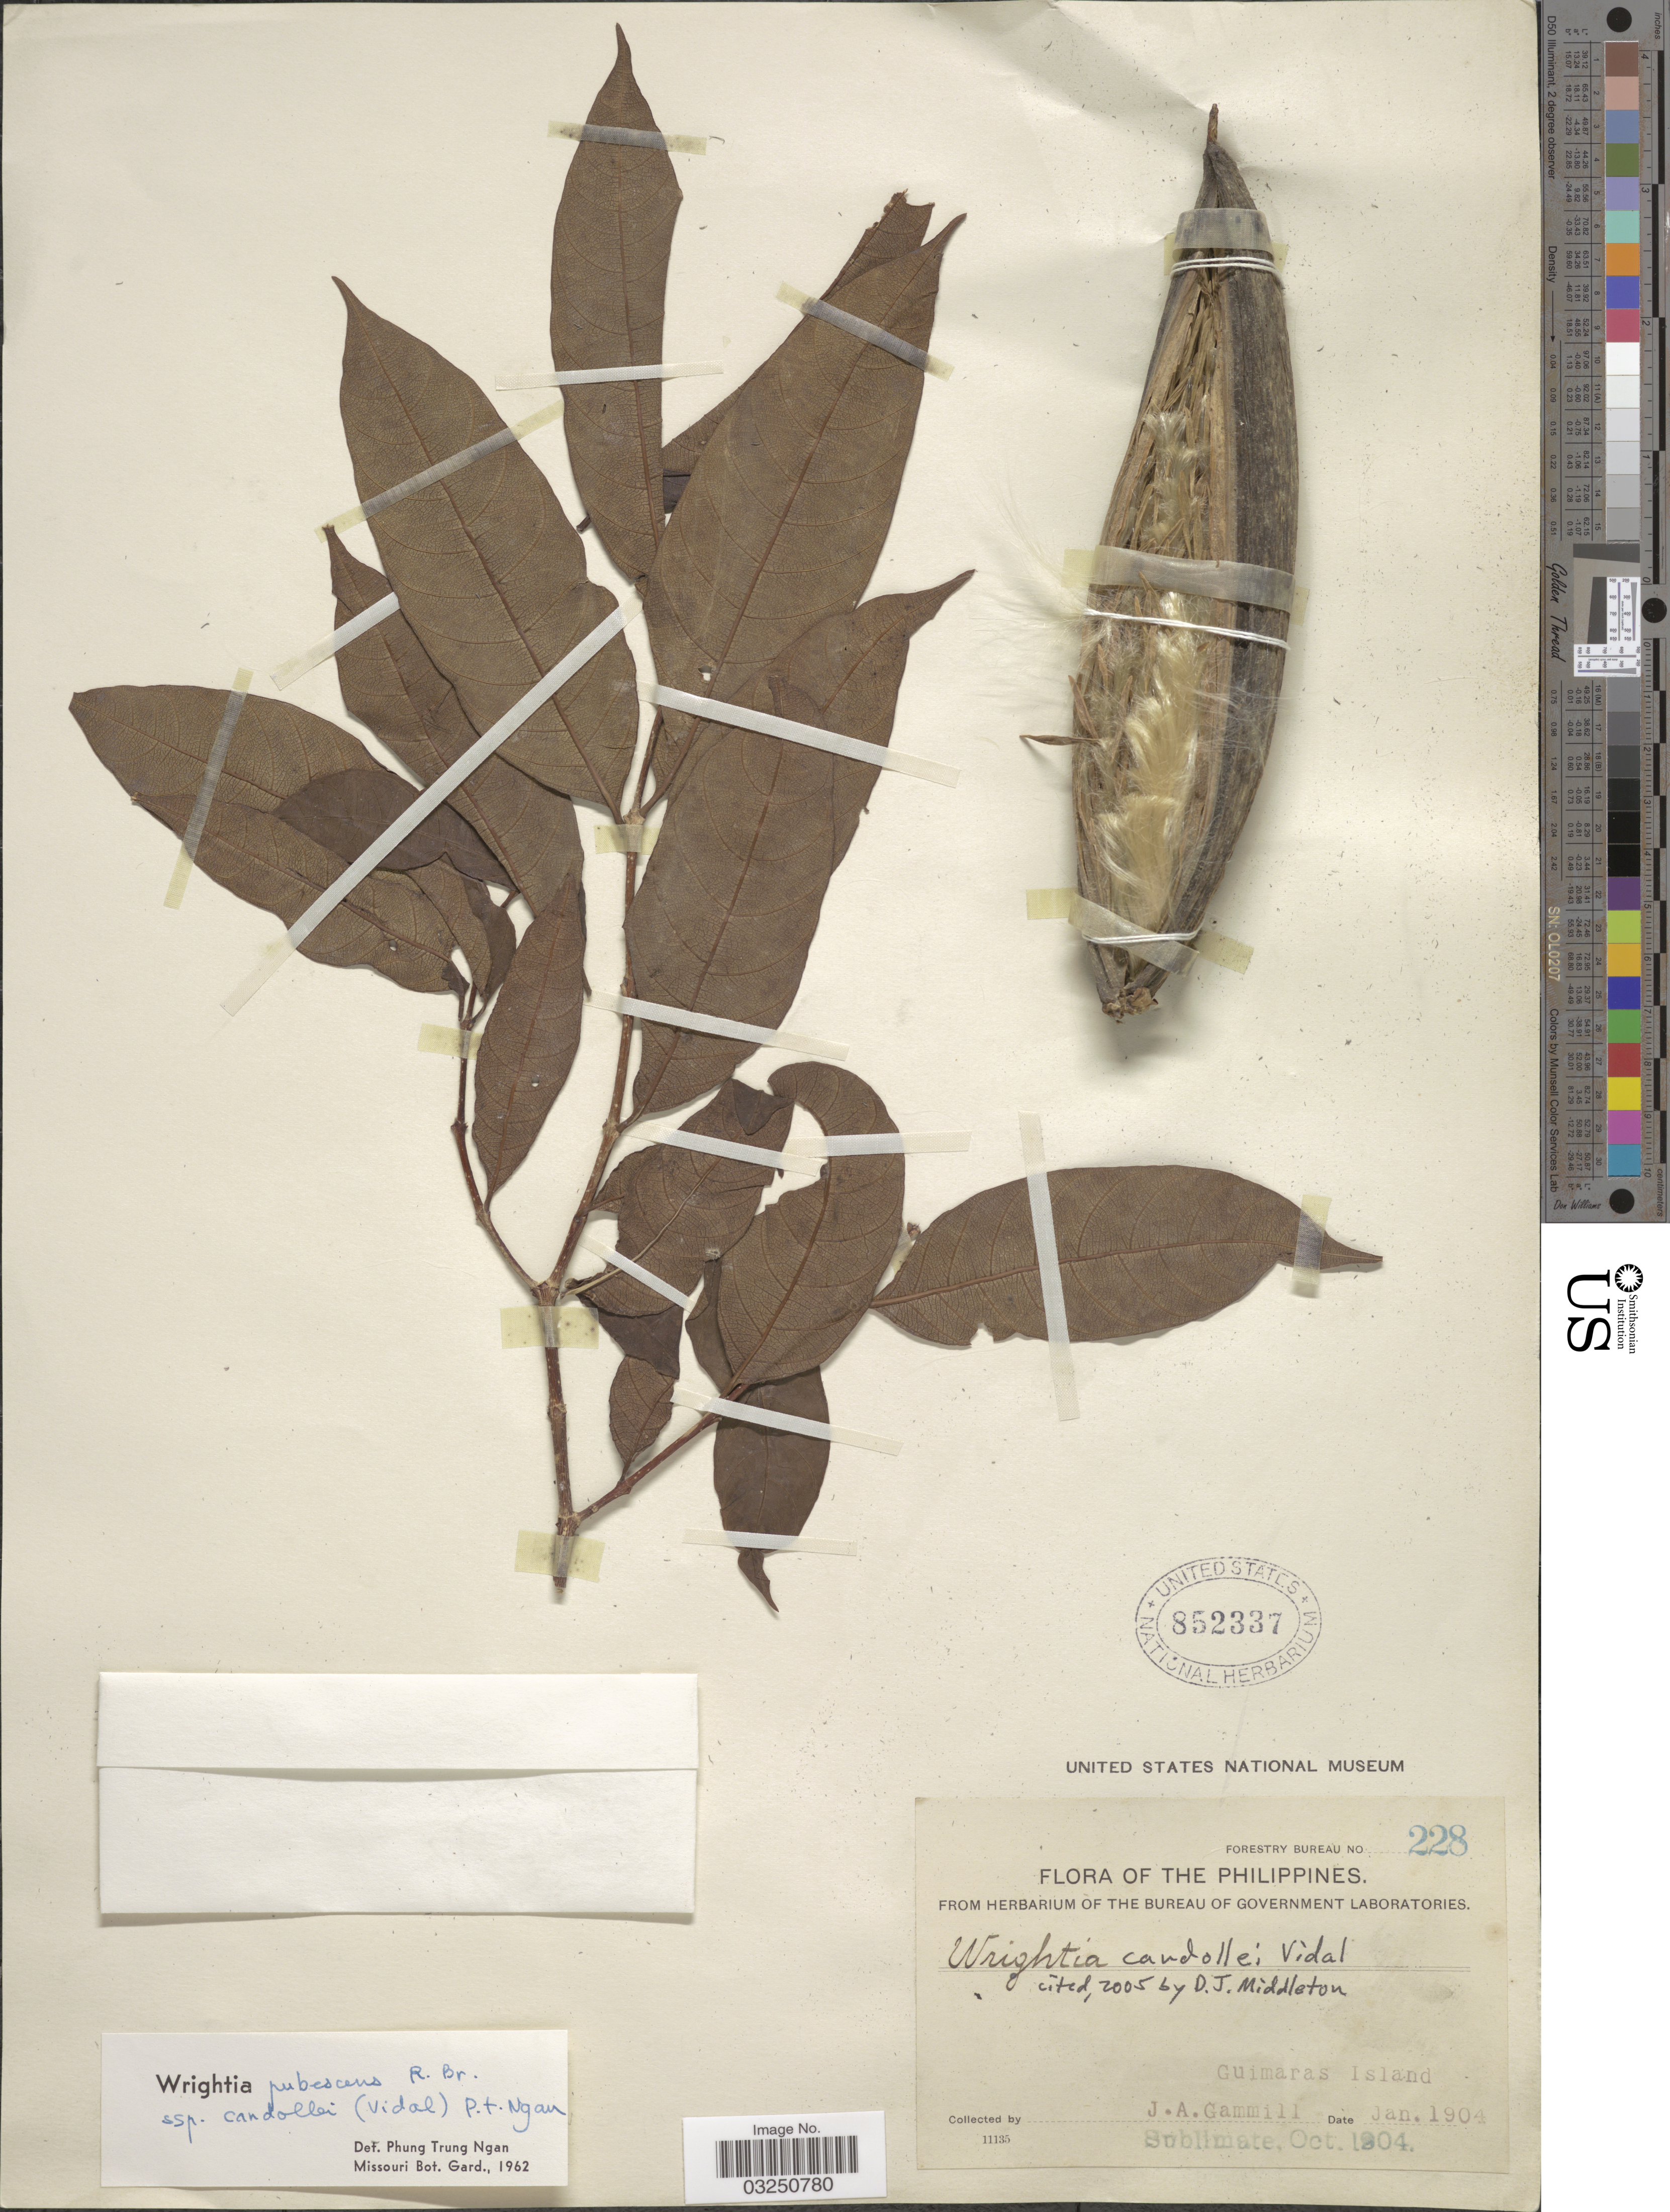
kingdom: Plantae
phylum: Tracheophyta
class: Magnoliopsida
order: Gentianales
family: Apocynaceae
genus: Wrightia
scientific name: Wrightia candollei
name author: Vidal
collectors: J. Gammill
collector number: Forestry Bureau 228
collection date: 1901-01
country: Philippines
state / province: Western Visayas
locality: Guimaras Island.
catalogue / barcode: US 852337